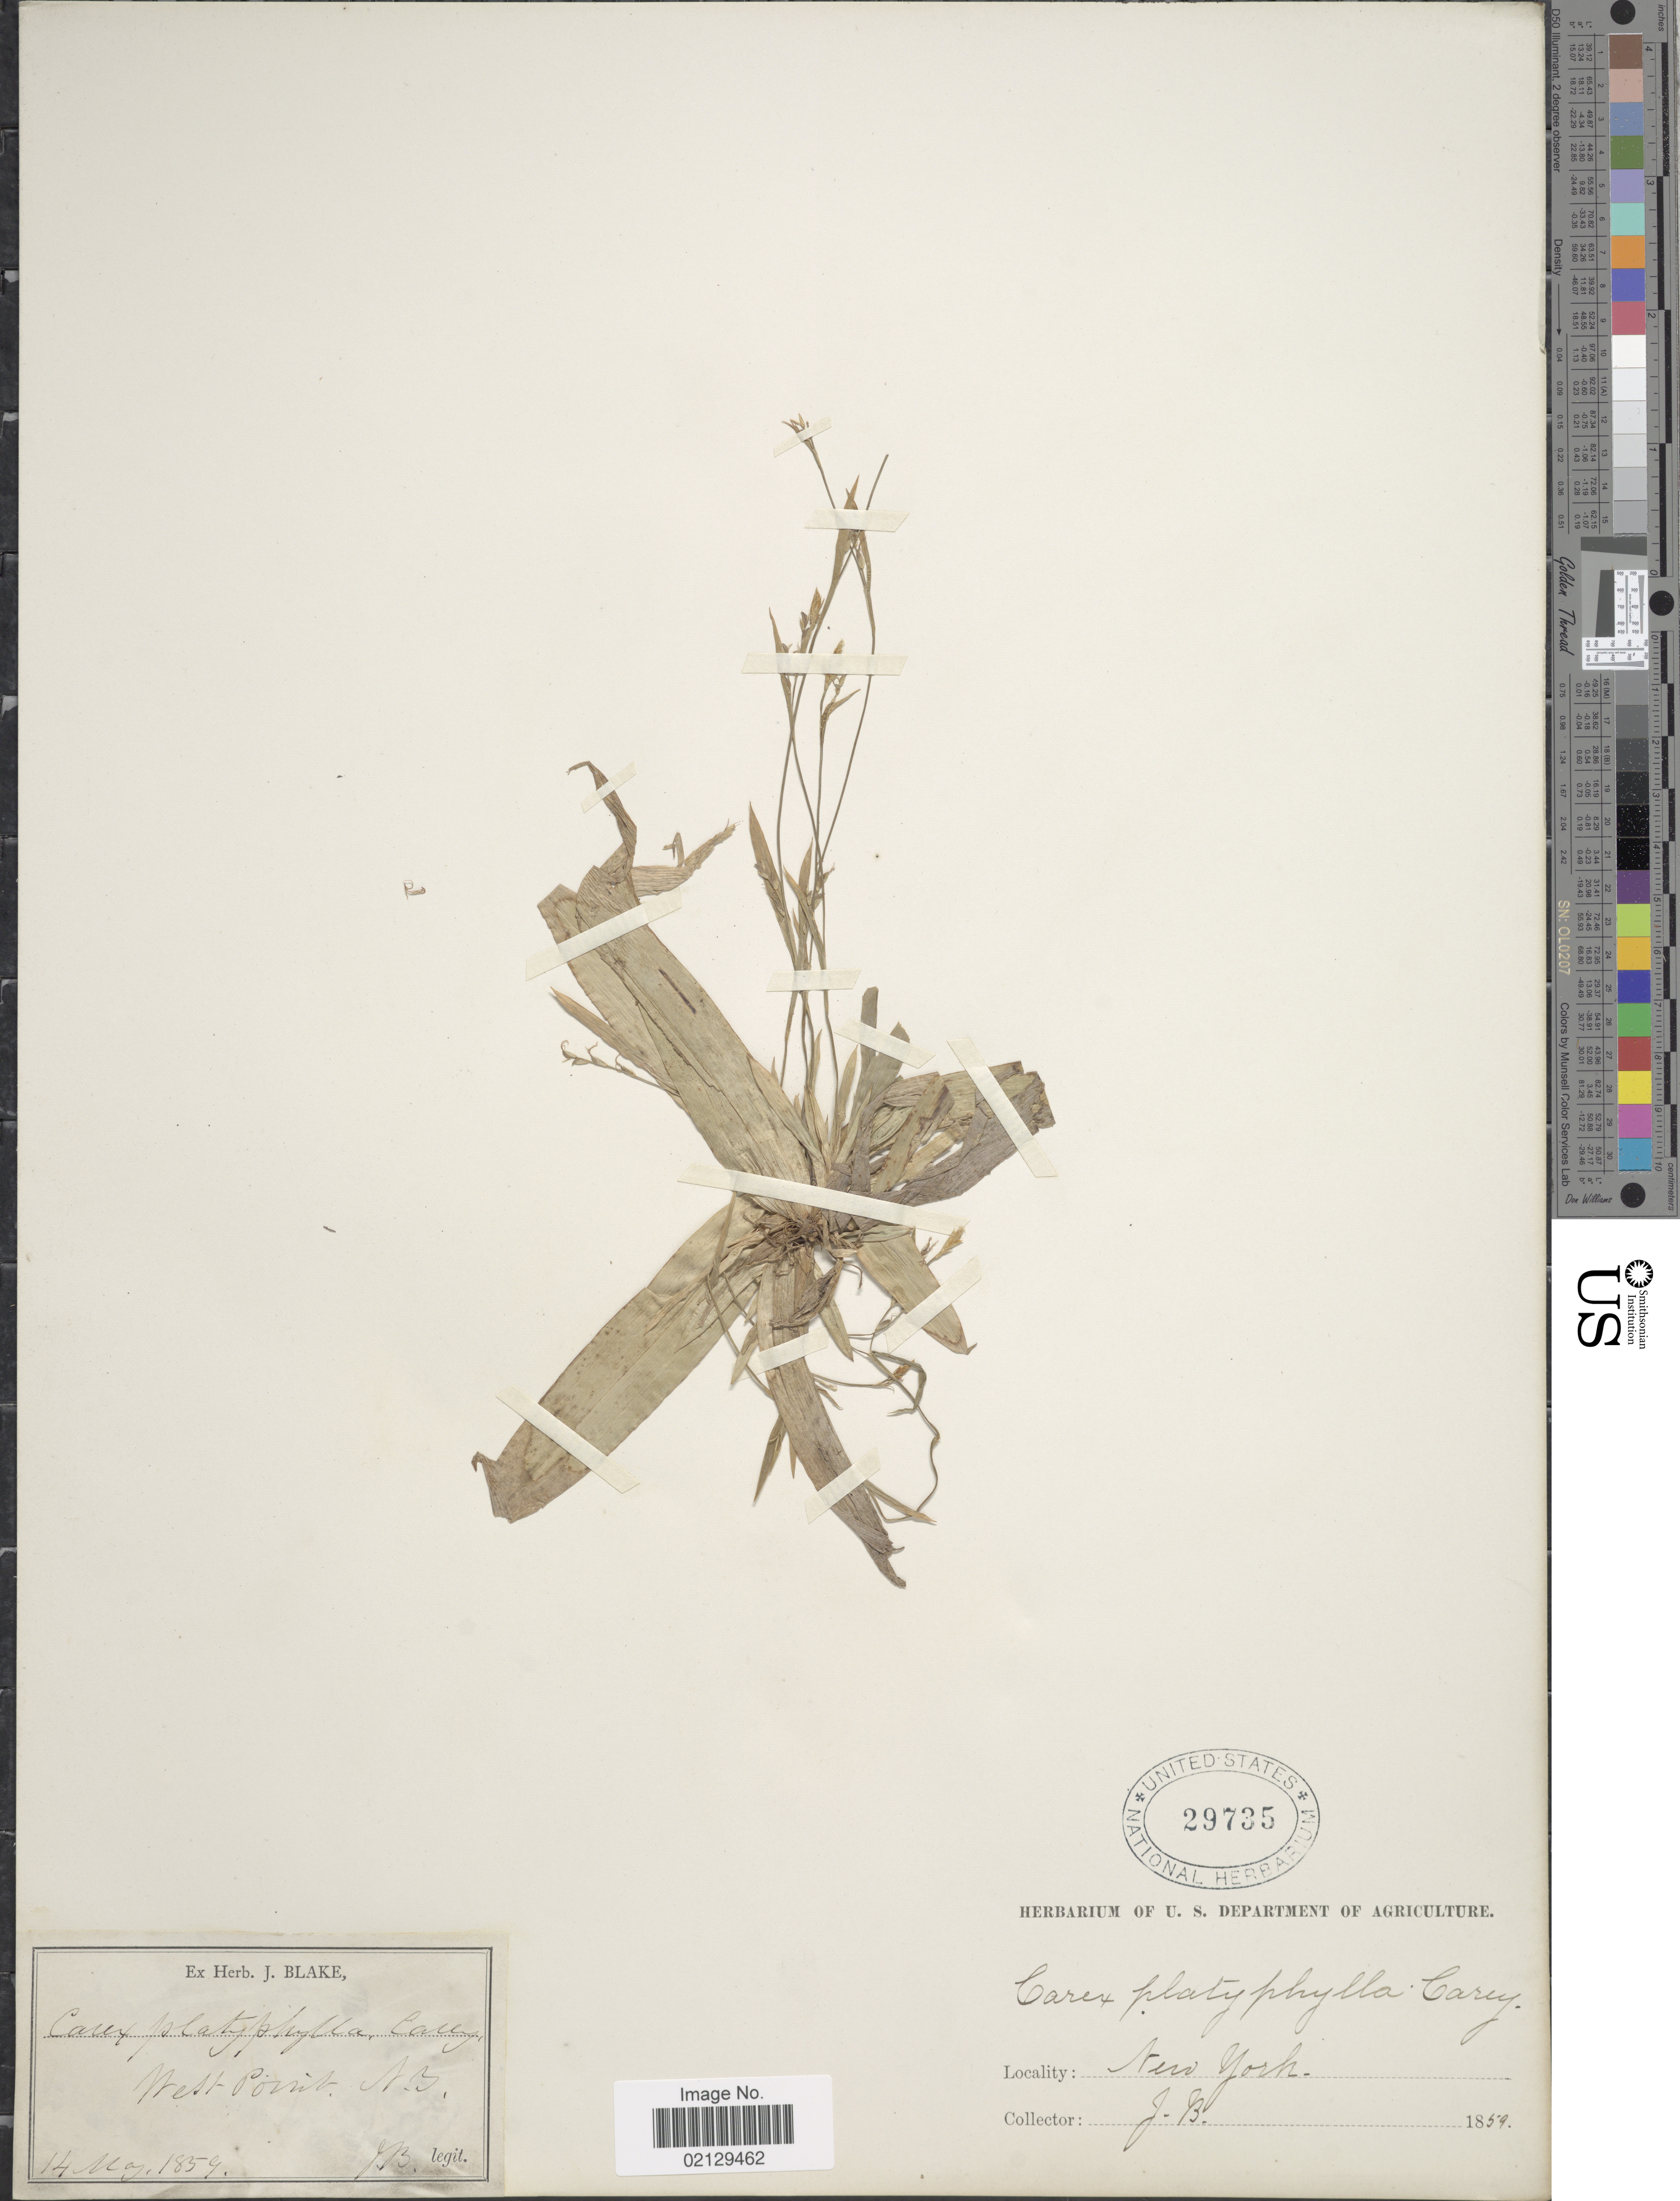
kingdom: Plantae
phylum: Tracheophyta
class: Liliopsida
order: Poales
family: Cyperaceae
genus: Carex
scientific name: Carex platyphylla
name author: J. Carey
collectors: J. Blake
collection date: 1859-05-14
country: United States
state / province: New York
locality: West Ponit, N.Y.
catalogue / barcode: US 29735